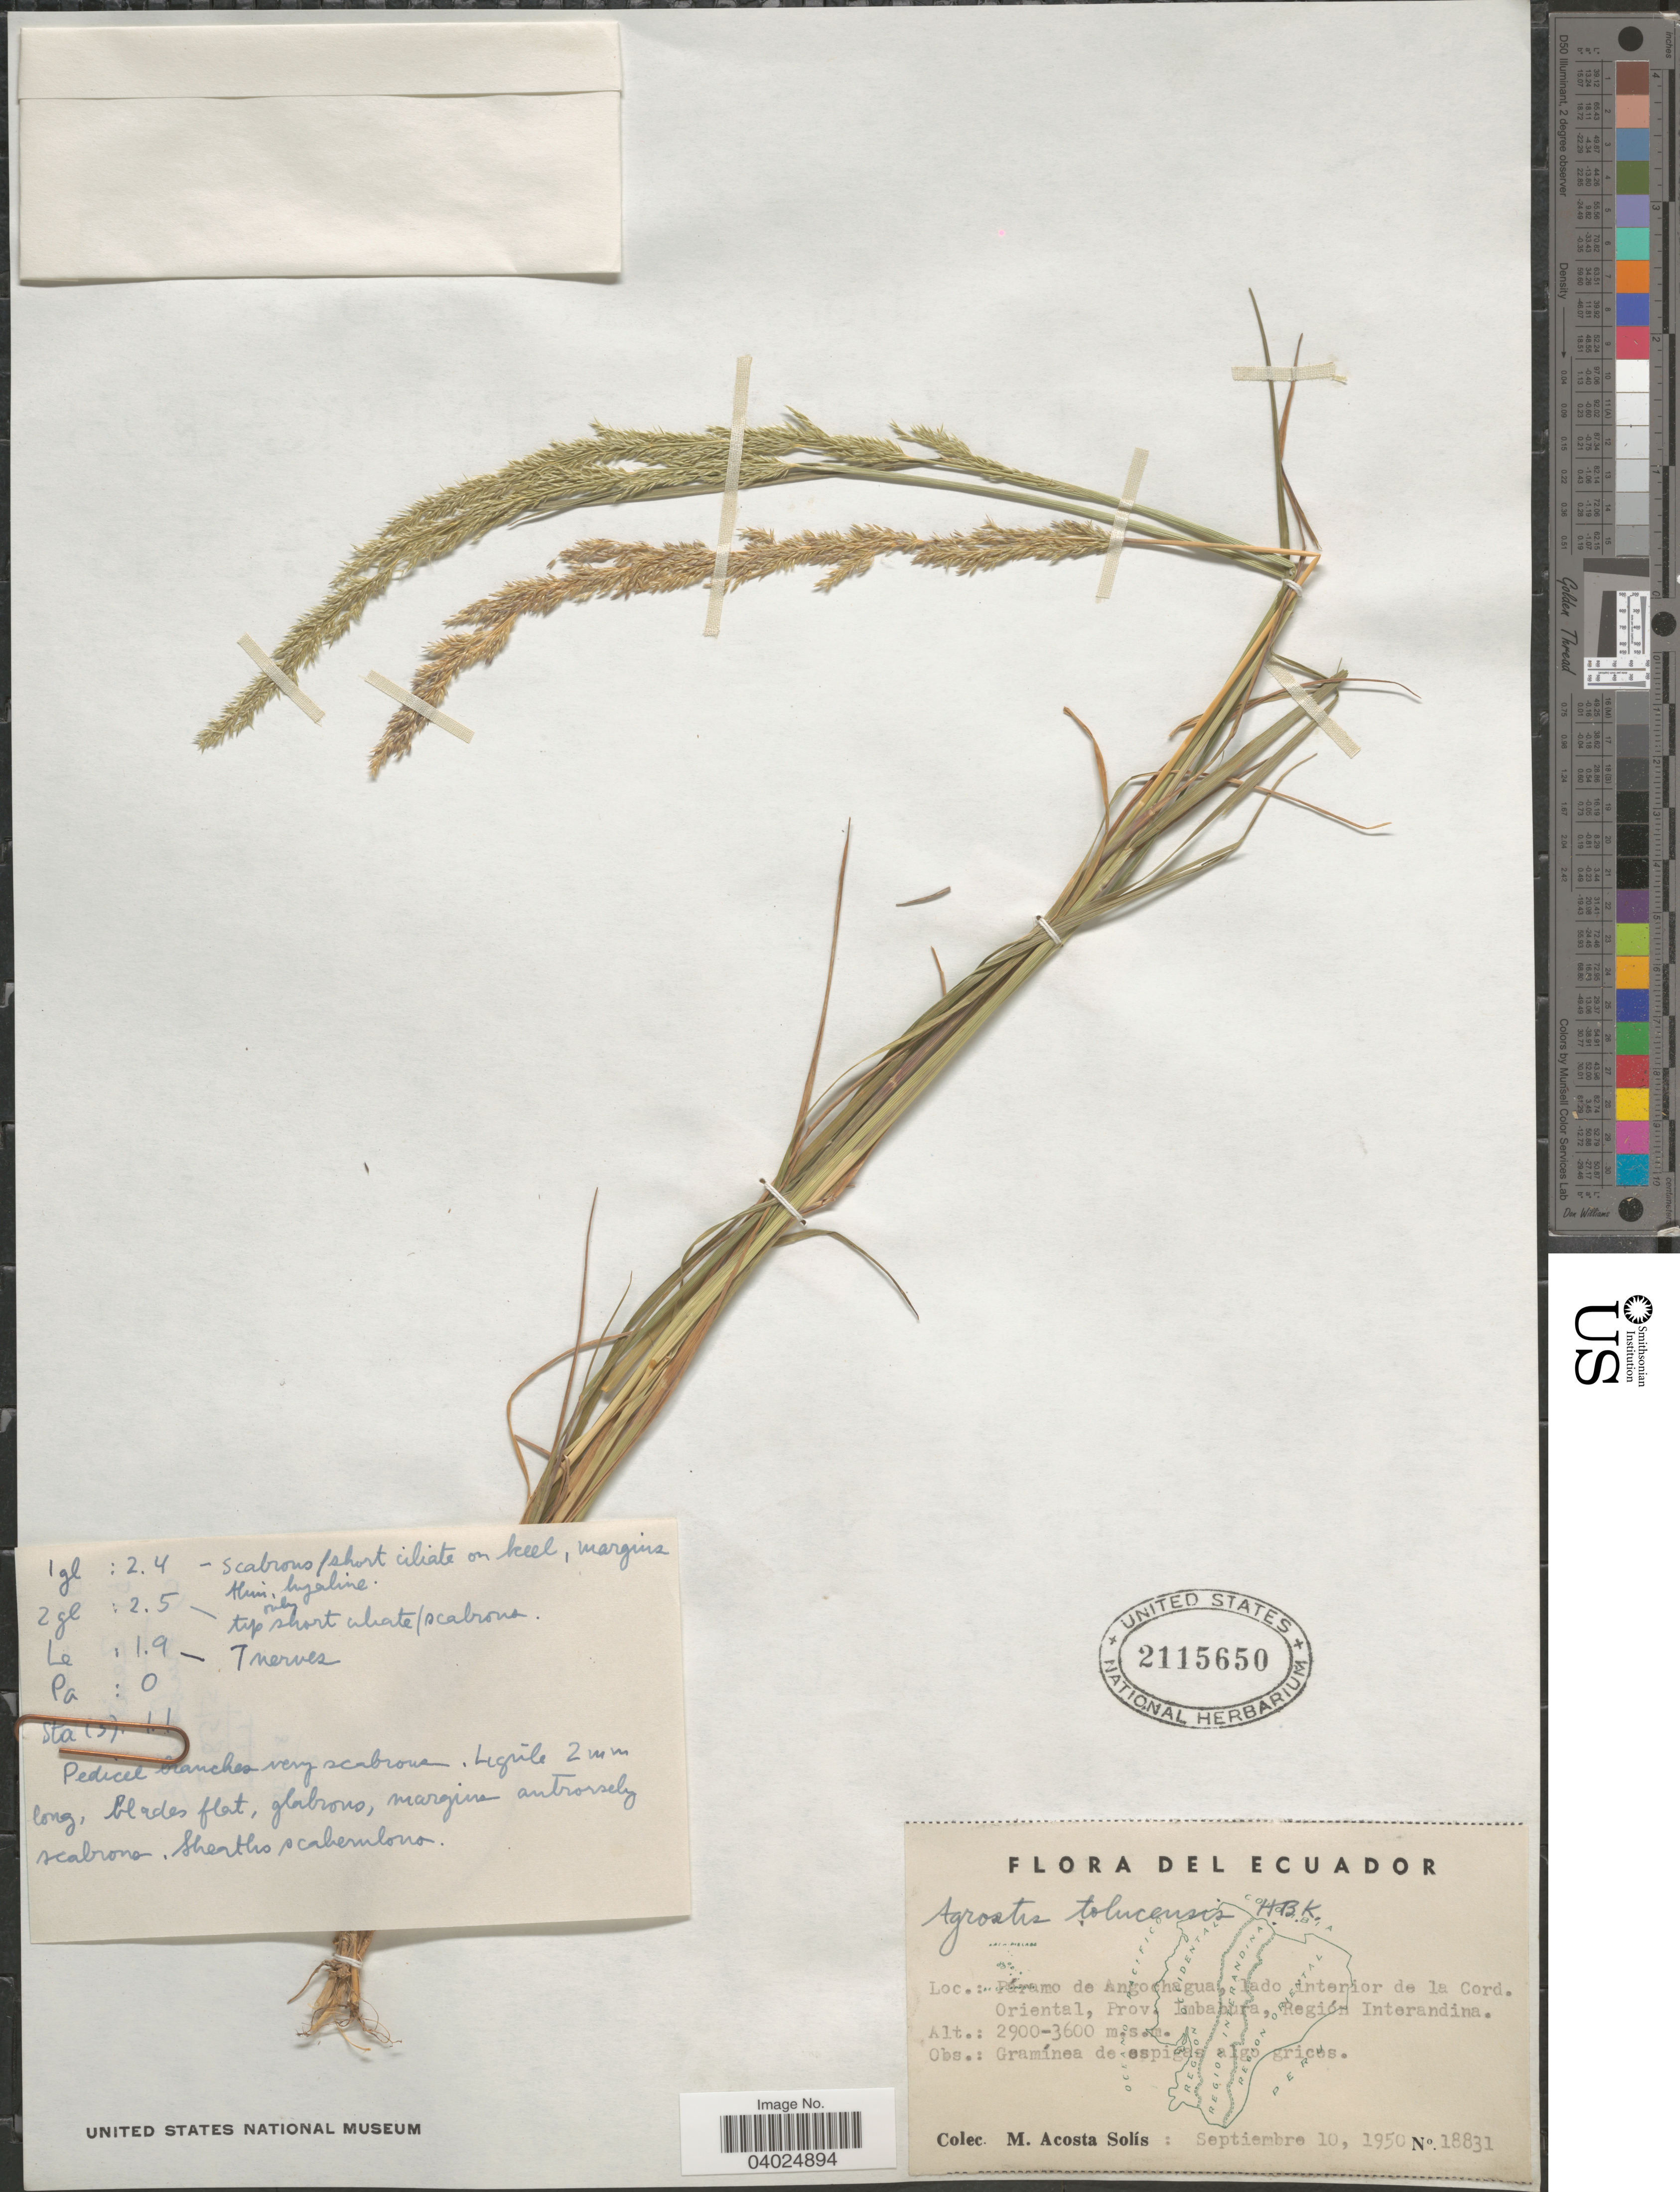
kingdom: Plantae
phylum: Tracheophyta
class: Liliopsida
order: Poales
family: Poaceae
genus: Agrostis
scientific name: Agrostis tolucensis Kunth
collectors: M. Acosta Solis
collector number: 18831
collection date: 1950-09-10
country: Ecuador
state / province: Imbabura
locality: Páramo de Angochagua, lado interior de la Cord. Oriental, Región Interandina.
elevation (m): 2900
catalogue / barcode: US 2115650